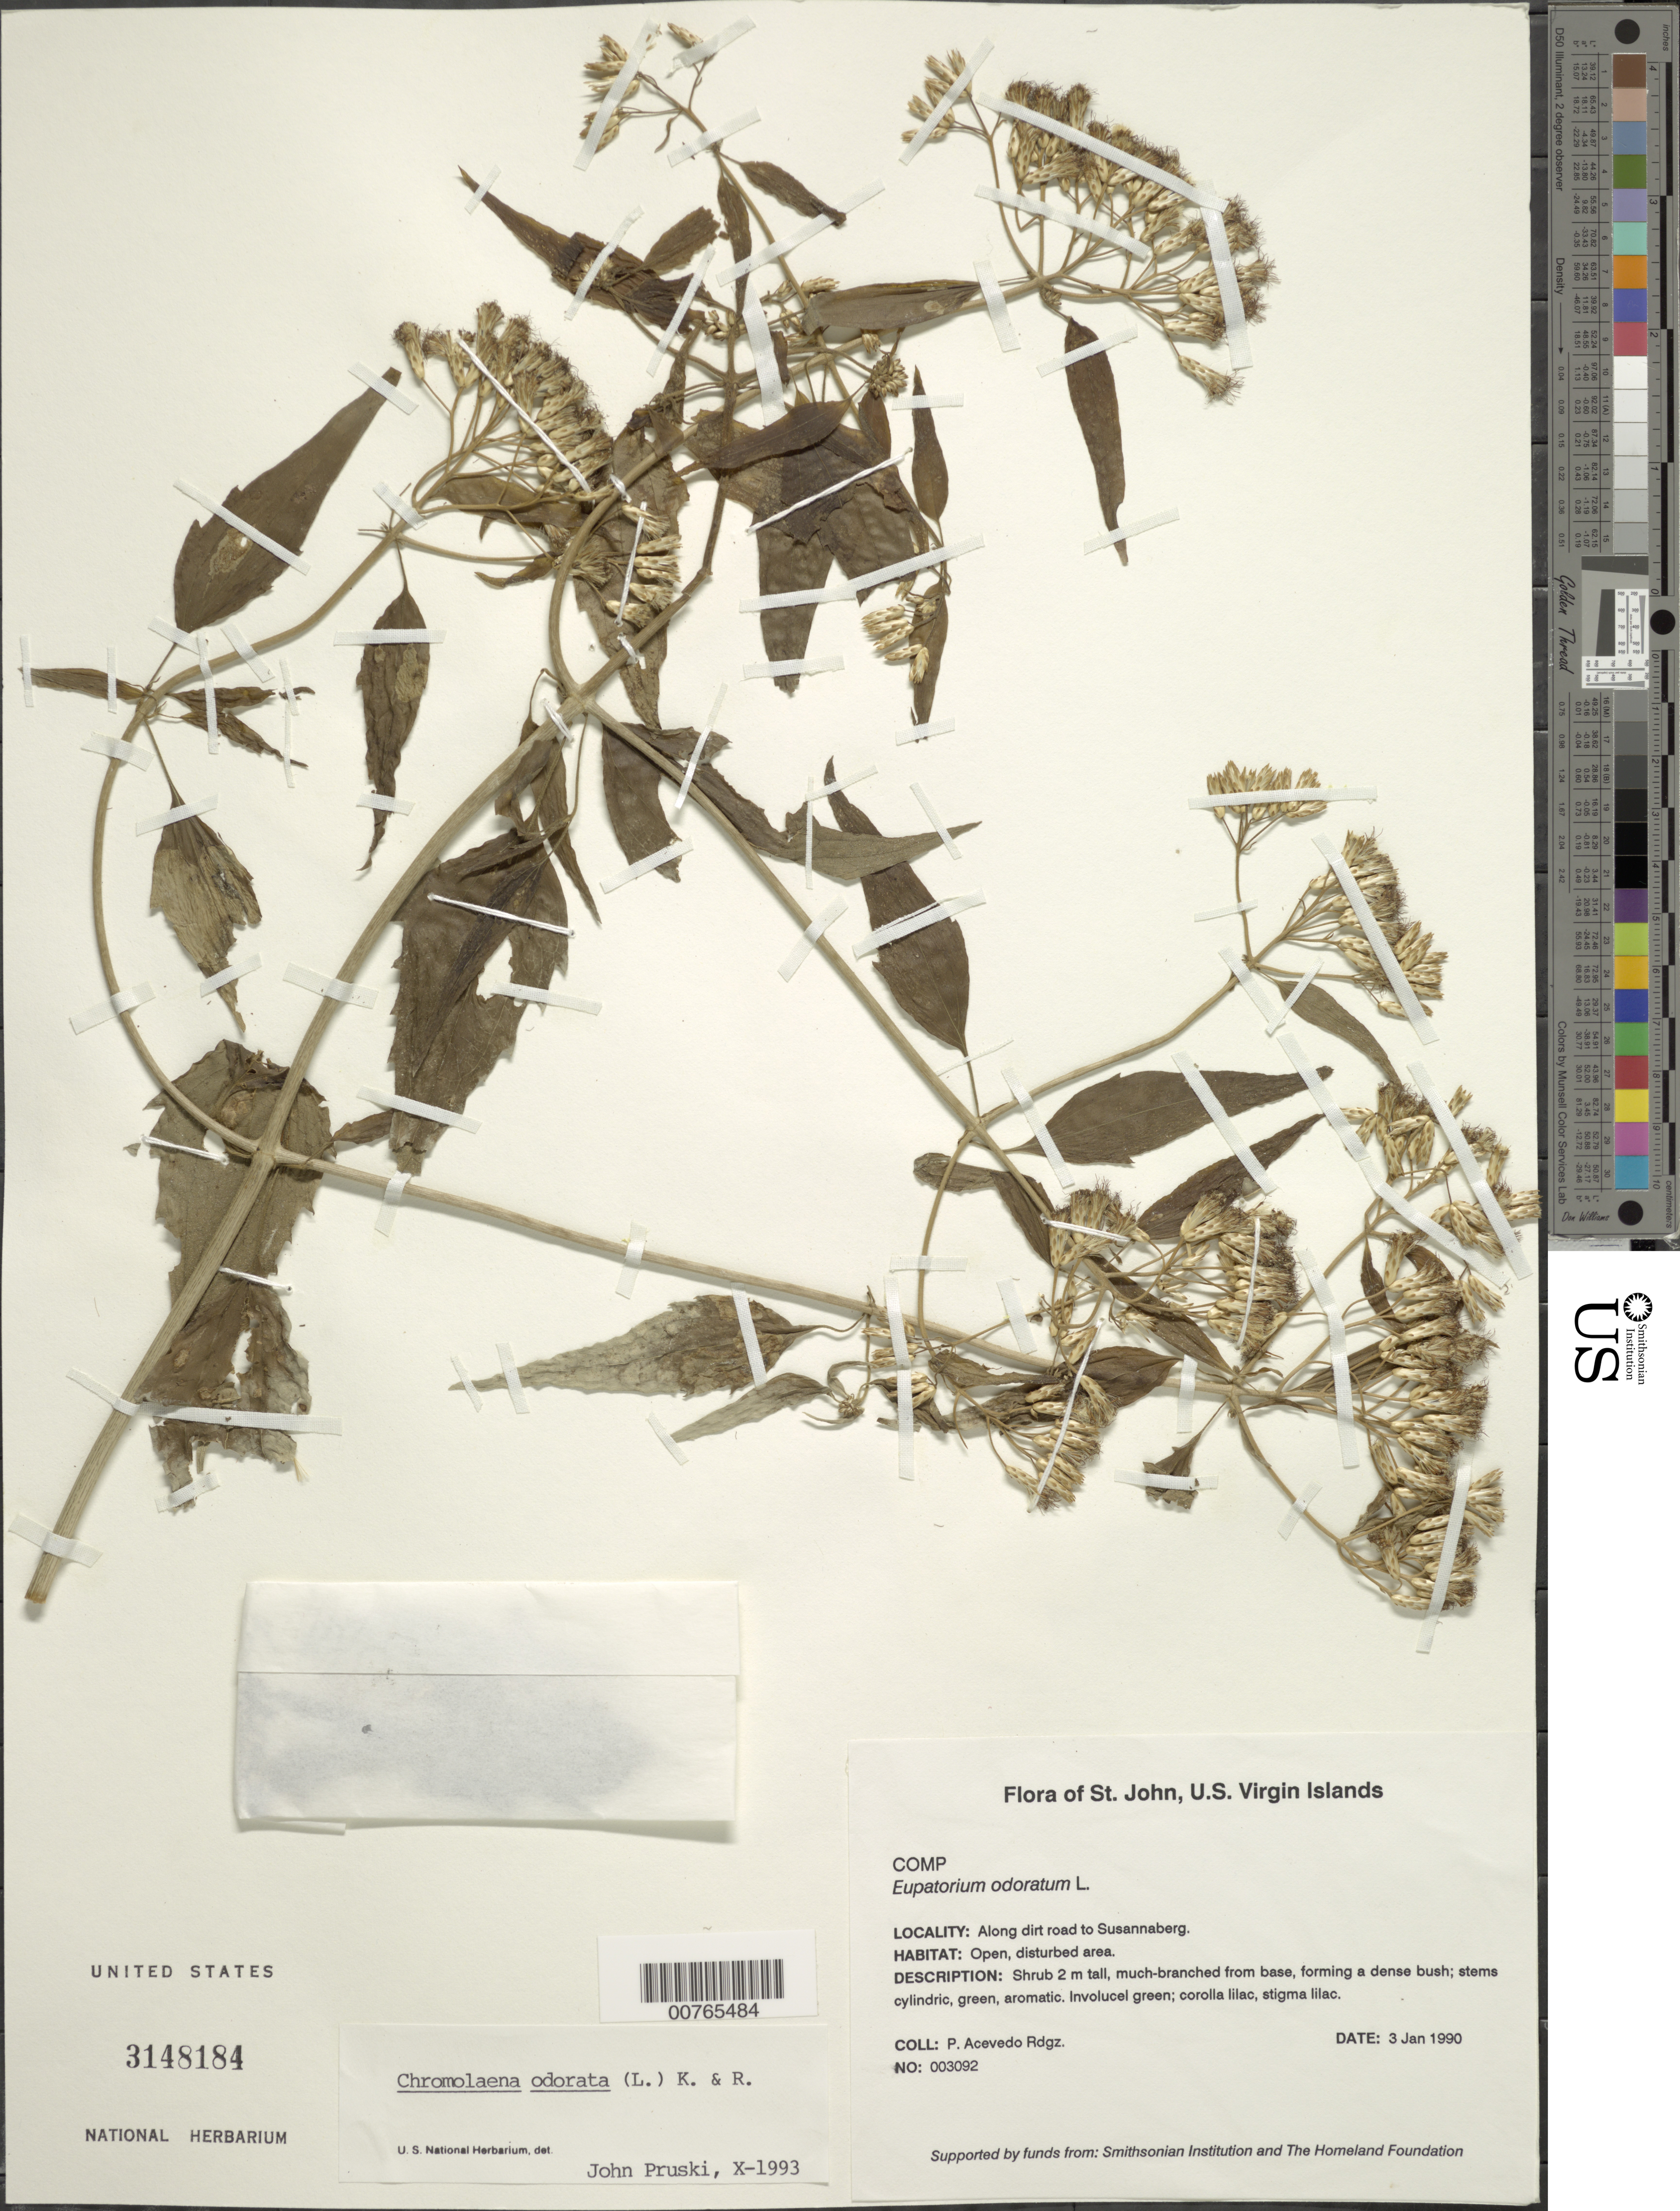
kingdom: Plantae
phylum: Tracheophyta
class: Magnoliopsida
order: Asterales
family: Asteraceae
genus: Chromolaena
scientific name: Chromolaena odorata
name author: (L.) R.M. King & H. Rob.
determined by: Pruski, J. F.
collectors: P. Acevedo-Rodr.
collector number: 3092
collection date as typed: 03 Jan 1990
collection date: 1990-01-03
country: U.S. Virgin Islands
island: St. John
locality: Cruz Bay Quarter; Dirt road from Susannaberg to North Shore Road.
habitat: Open, disturbed area.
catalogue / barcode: US 3148184